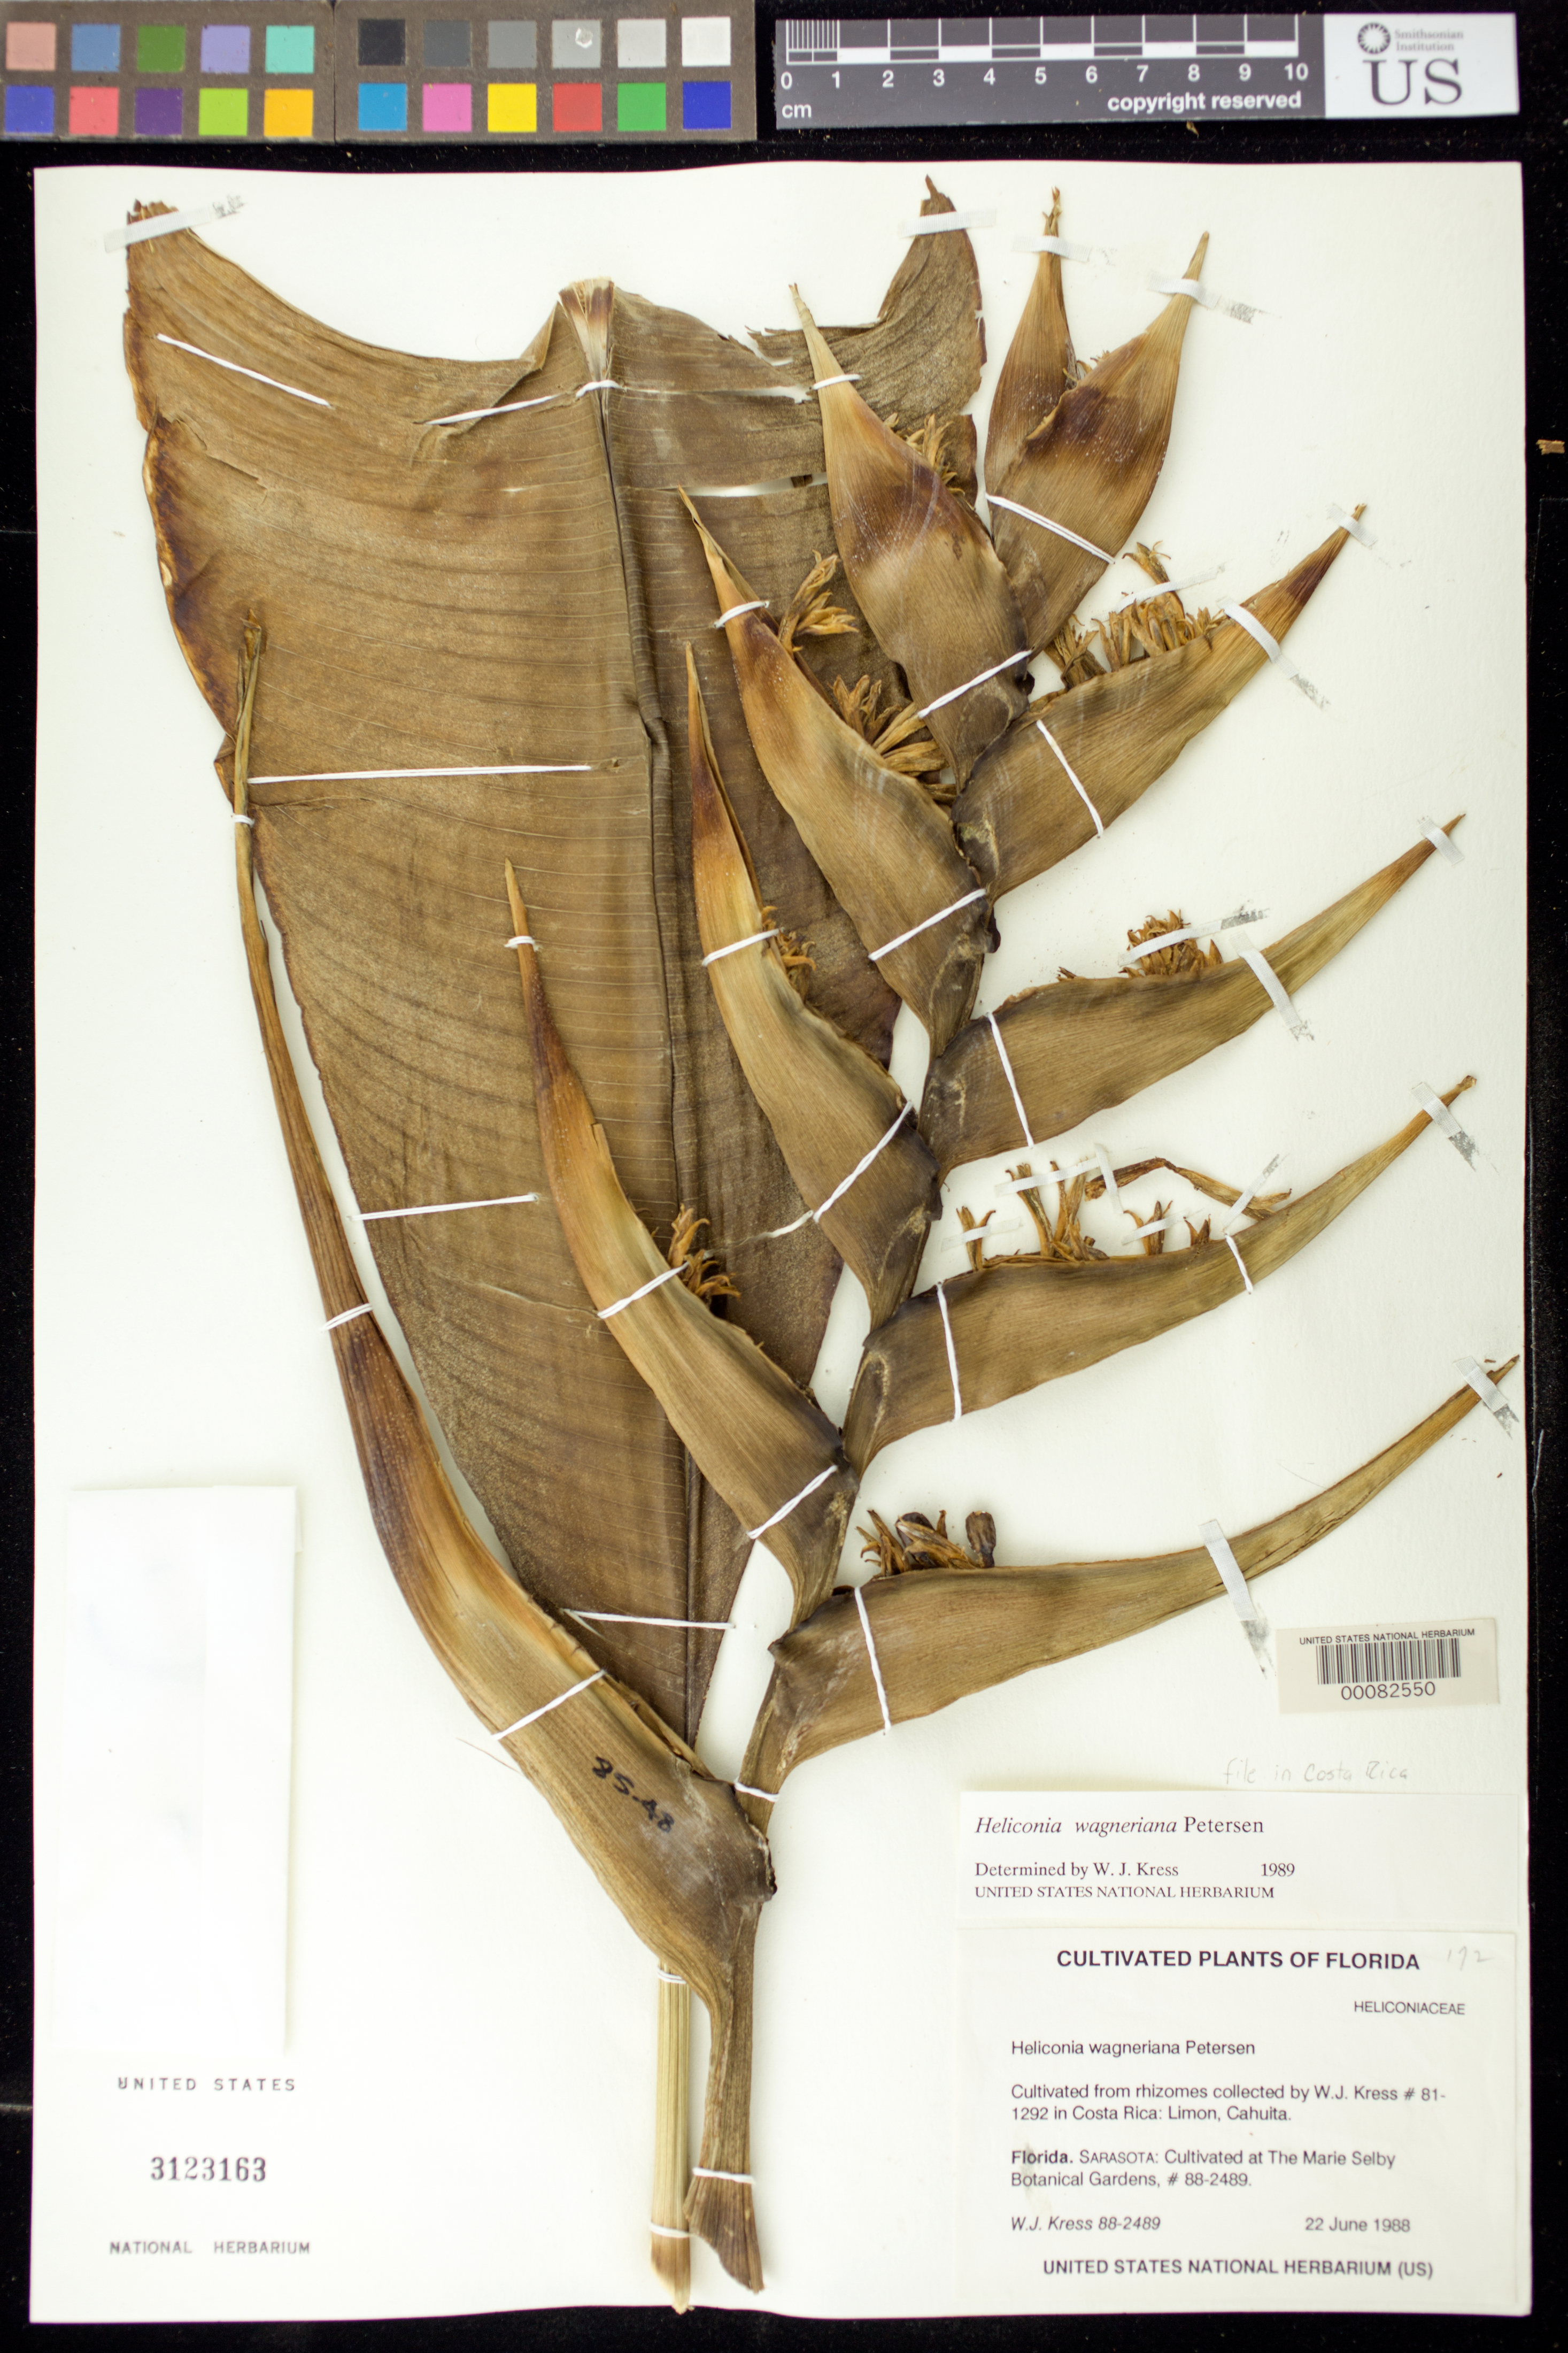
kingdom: Plantae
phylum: Tracheophyta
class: Liliopsida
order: Zingiberales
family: Heliconiaceae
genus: Heliconia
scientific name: Heliconia wagneriana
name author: Petersen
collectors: W. J. Kress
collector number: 88-2489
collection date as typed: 22 Jun 1988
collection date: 1988-06-22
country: Costa Rica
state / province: Limón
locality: Cahuita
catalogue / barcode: US 3123163